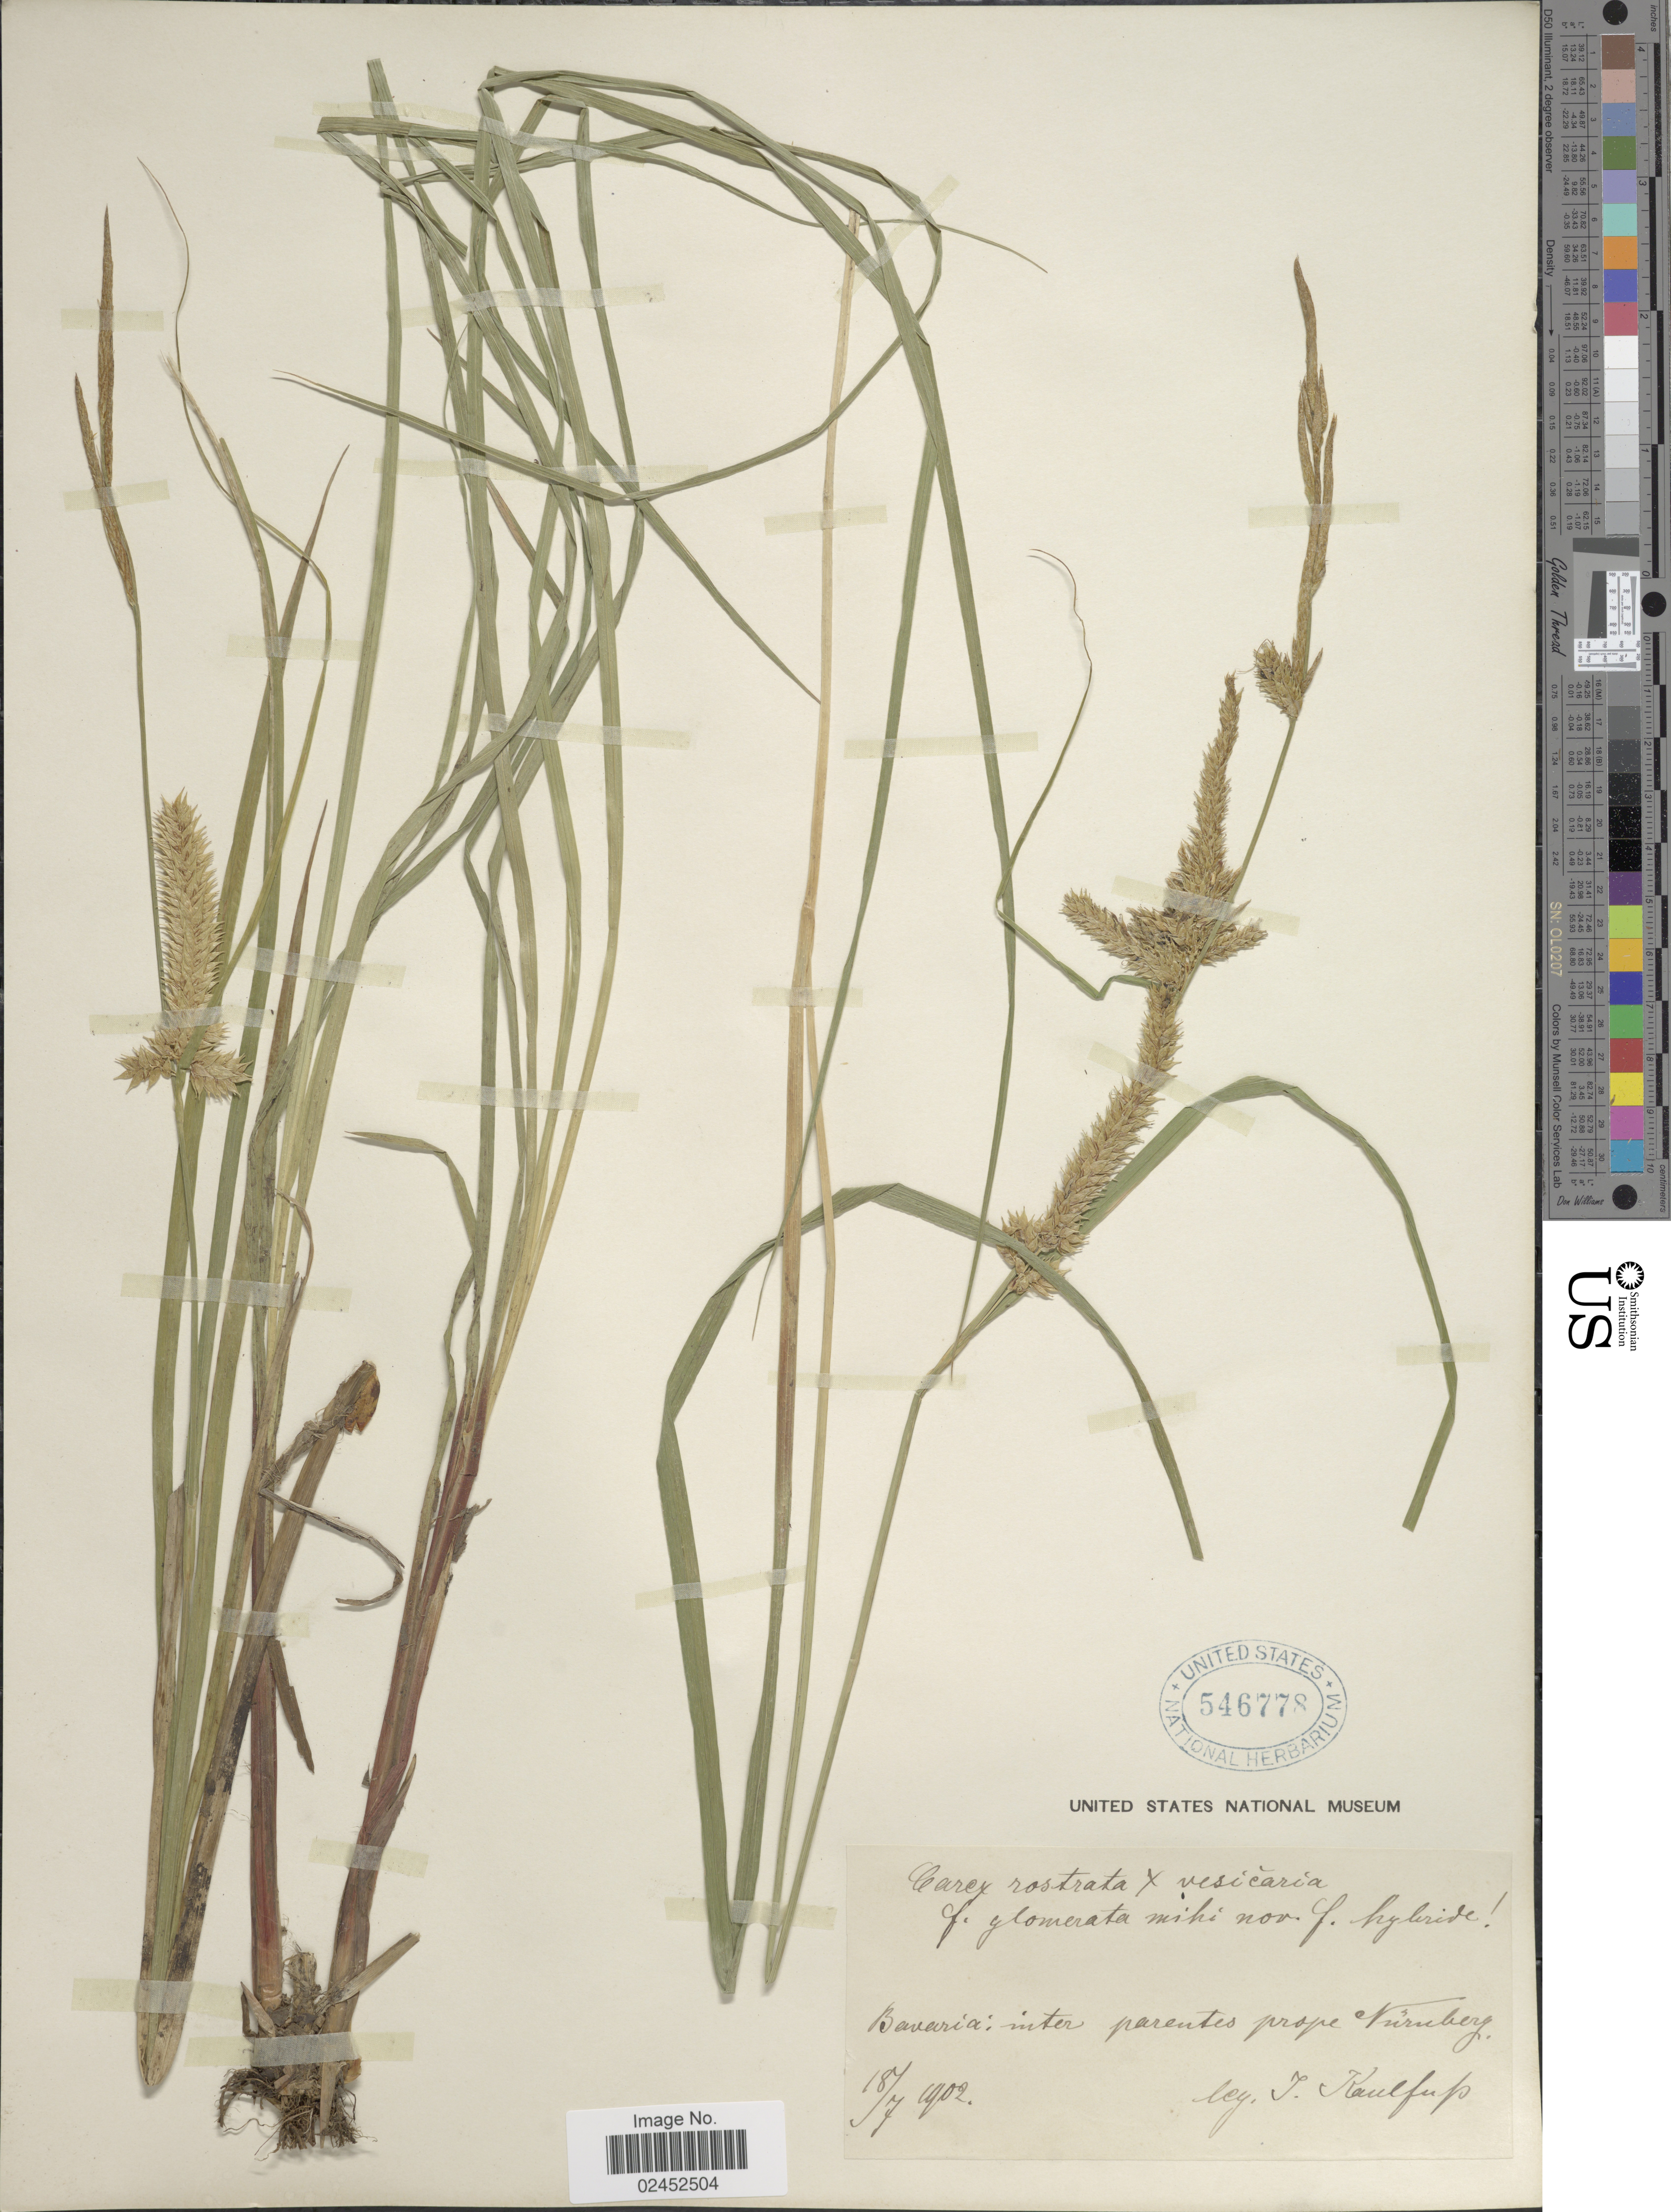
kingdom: Plantae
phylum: Tracheophyta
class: Liliopsida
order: Poales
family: Cyperaceae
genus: Carex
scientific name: Carex rostrata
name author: Stokes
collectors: J. S. Kaulfuss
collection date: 1902-07-18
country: Germany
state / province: Bayern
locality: Bavaria: inter parentis prope Nürnberg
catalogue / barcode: US 546778